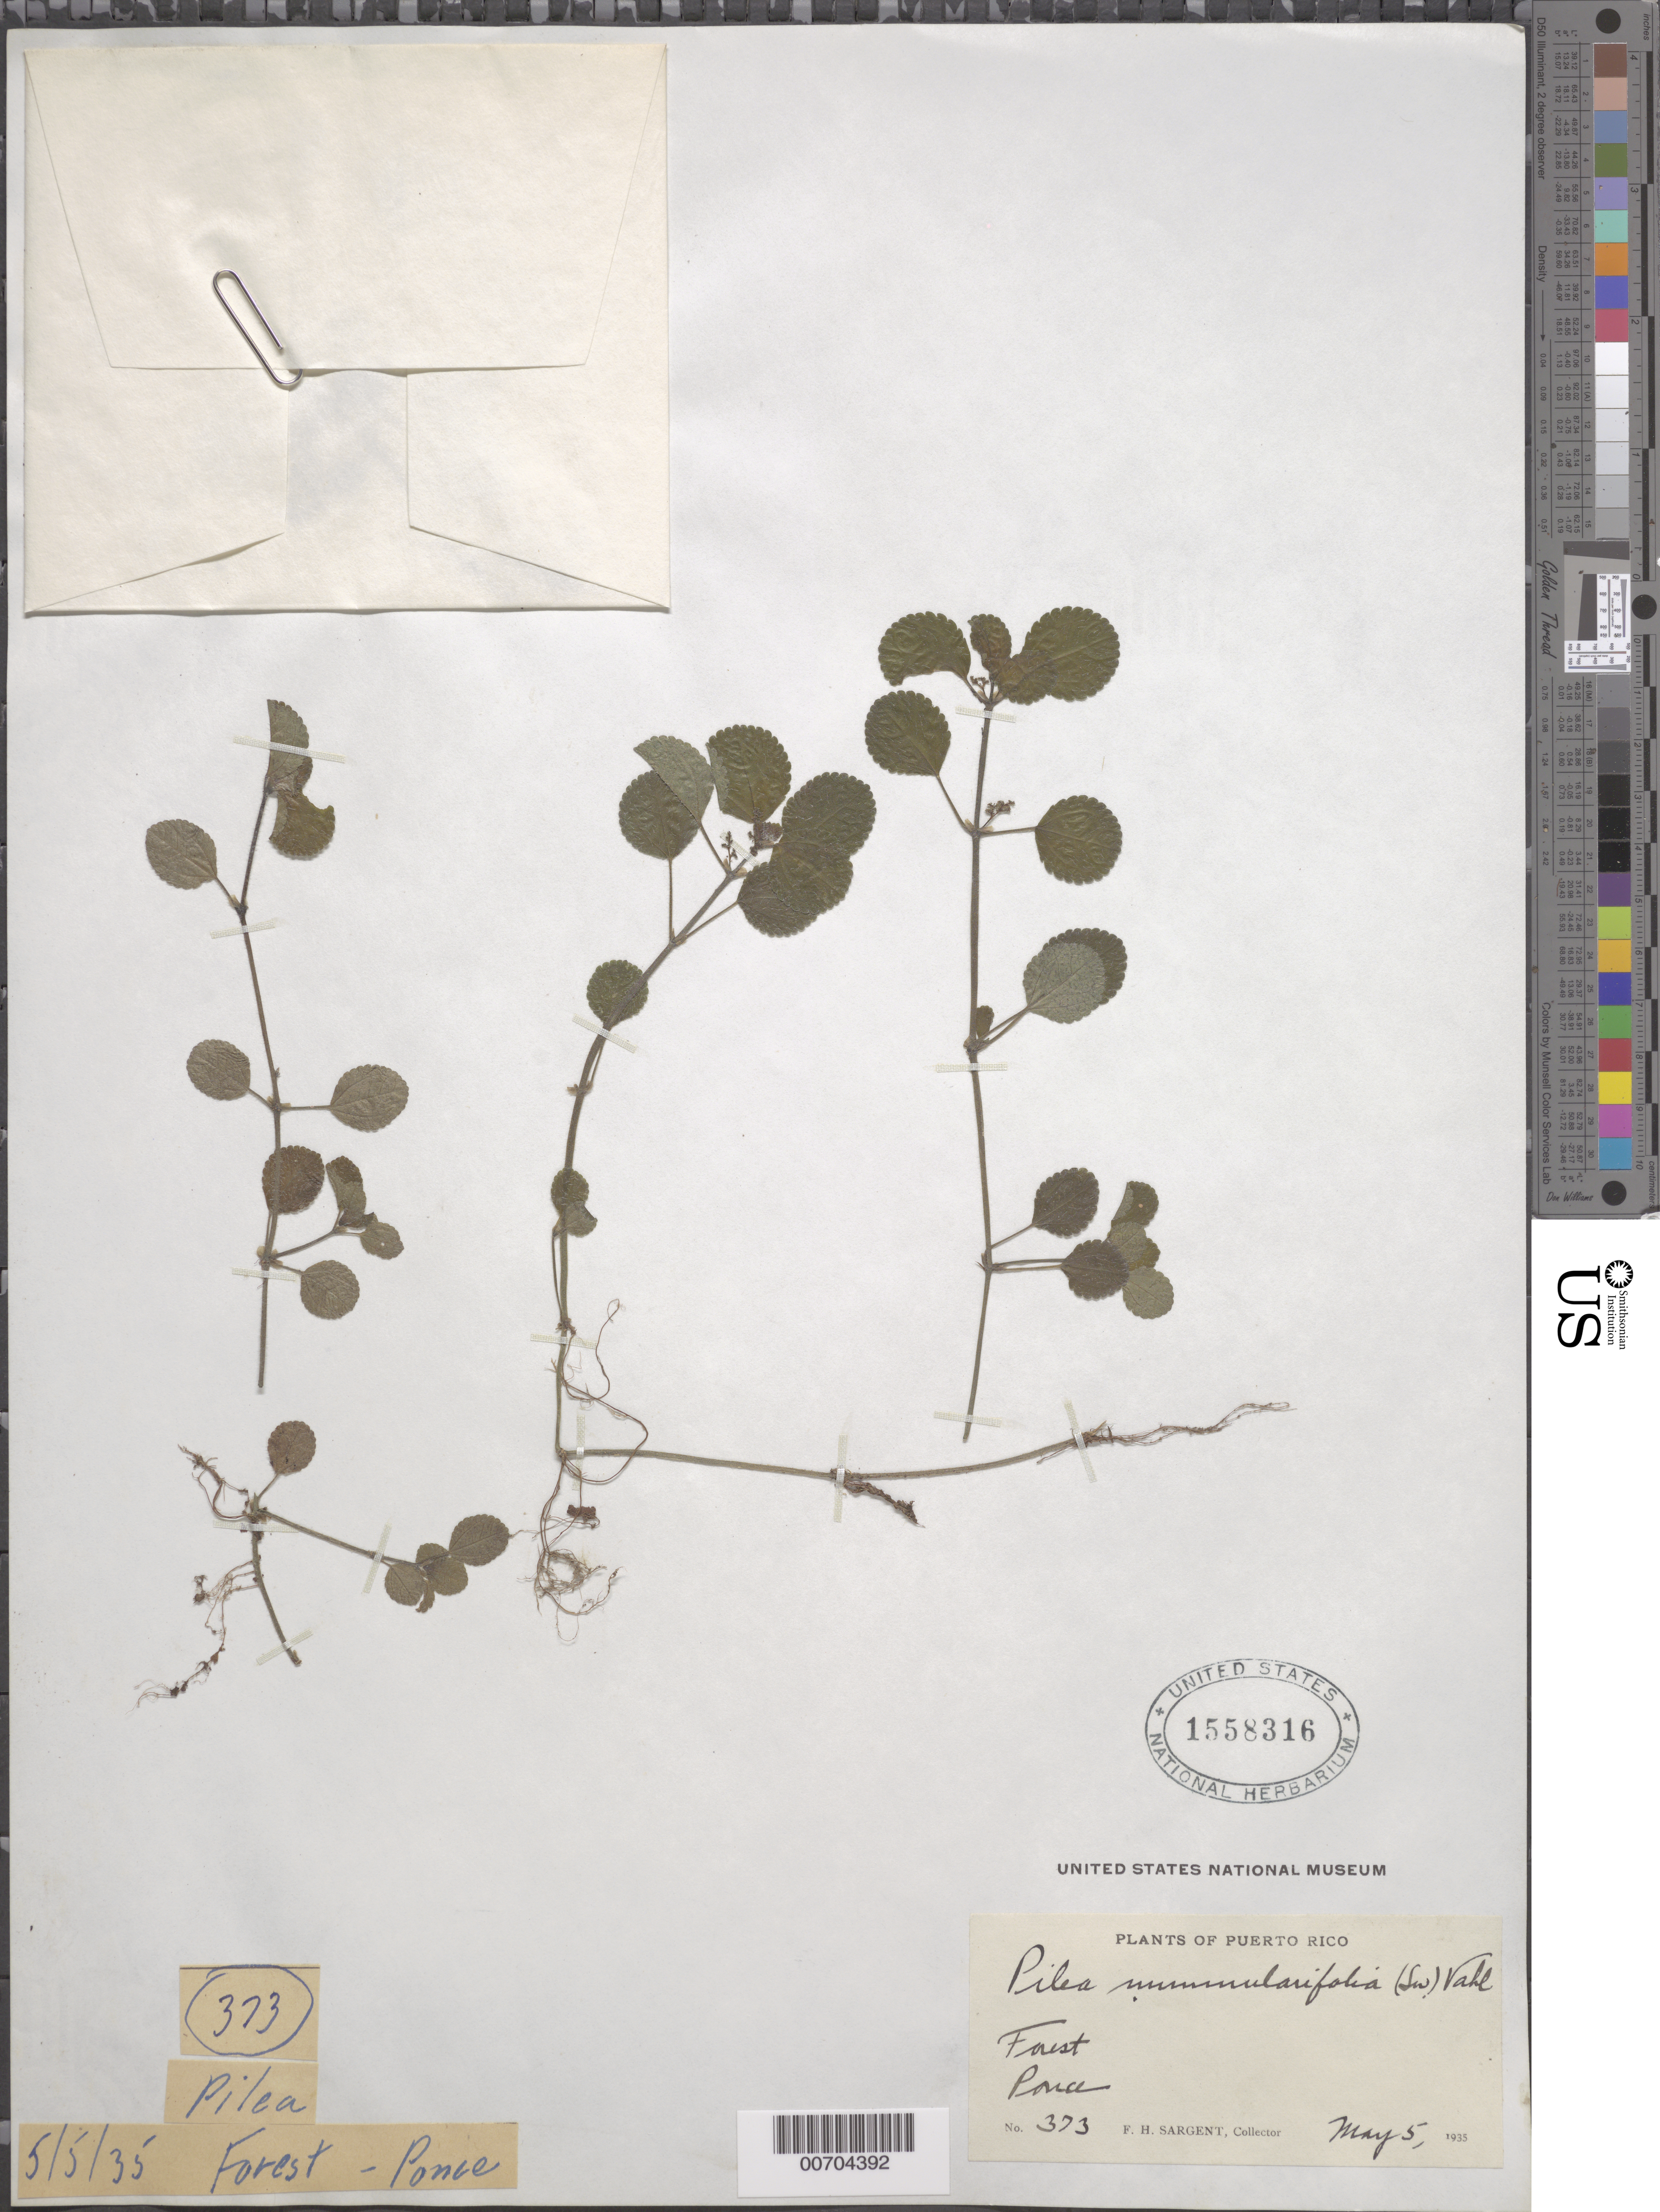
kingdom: Plantae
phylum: Tracheophyta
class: Magnoliopsida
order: Rosales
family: Urticaceae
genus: Pilea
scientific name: Pilea nummulariifolia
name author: (Sw.) Wedd.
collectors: F. H. Sargent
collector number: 373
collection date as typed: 05 May 1935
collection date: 1935-05-05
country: Puerto Rico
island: Greater Antilles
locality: Ponce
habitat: Forest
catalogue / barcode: US 1558316